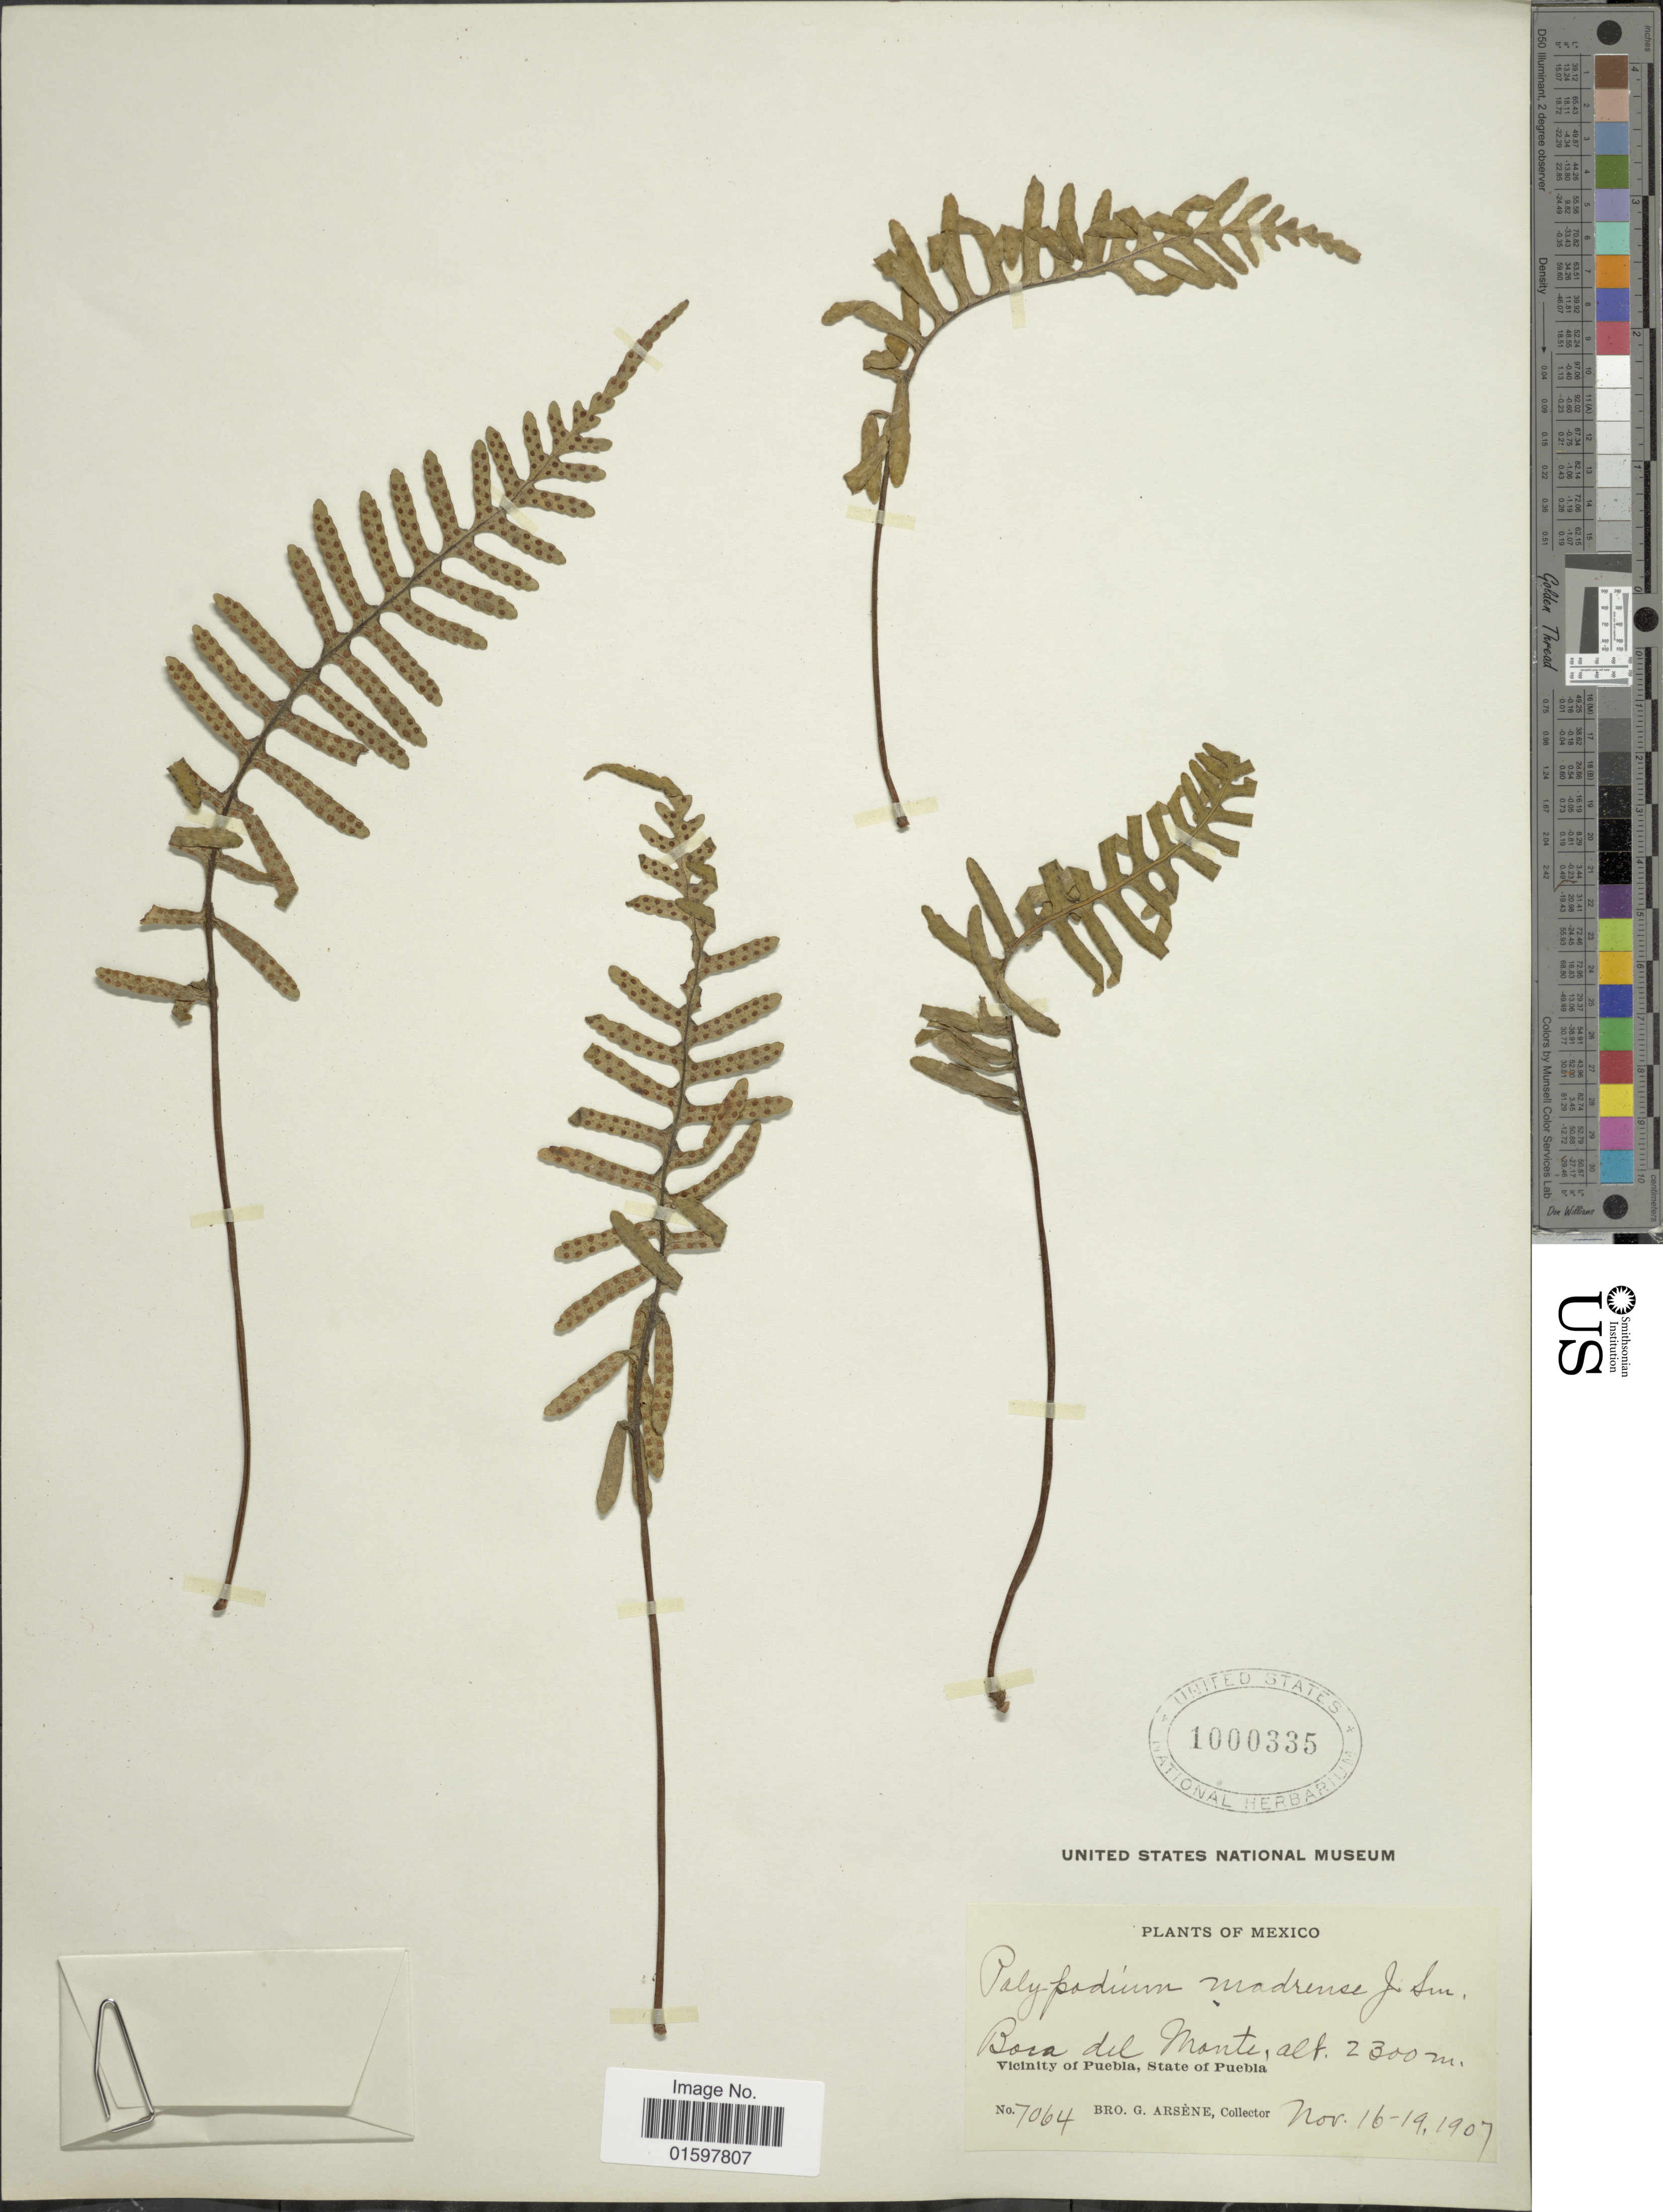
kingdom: Plantae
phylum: Tracheophyta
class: Polypodiopsida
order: Polypodiales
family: Polypodiaceae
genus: Pleopeltis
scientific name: Pleopeltis madrense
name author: (J. Sm.) A.R. Sm. & Tejero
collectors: Bro. G. Arsène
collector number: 7064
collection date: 1907-11-16/1907-11-19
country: Mexico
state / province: Puebla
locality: Boca del Monte, vicinity of Puebla.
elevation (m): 2300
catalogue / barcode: US 1000335